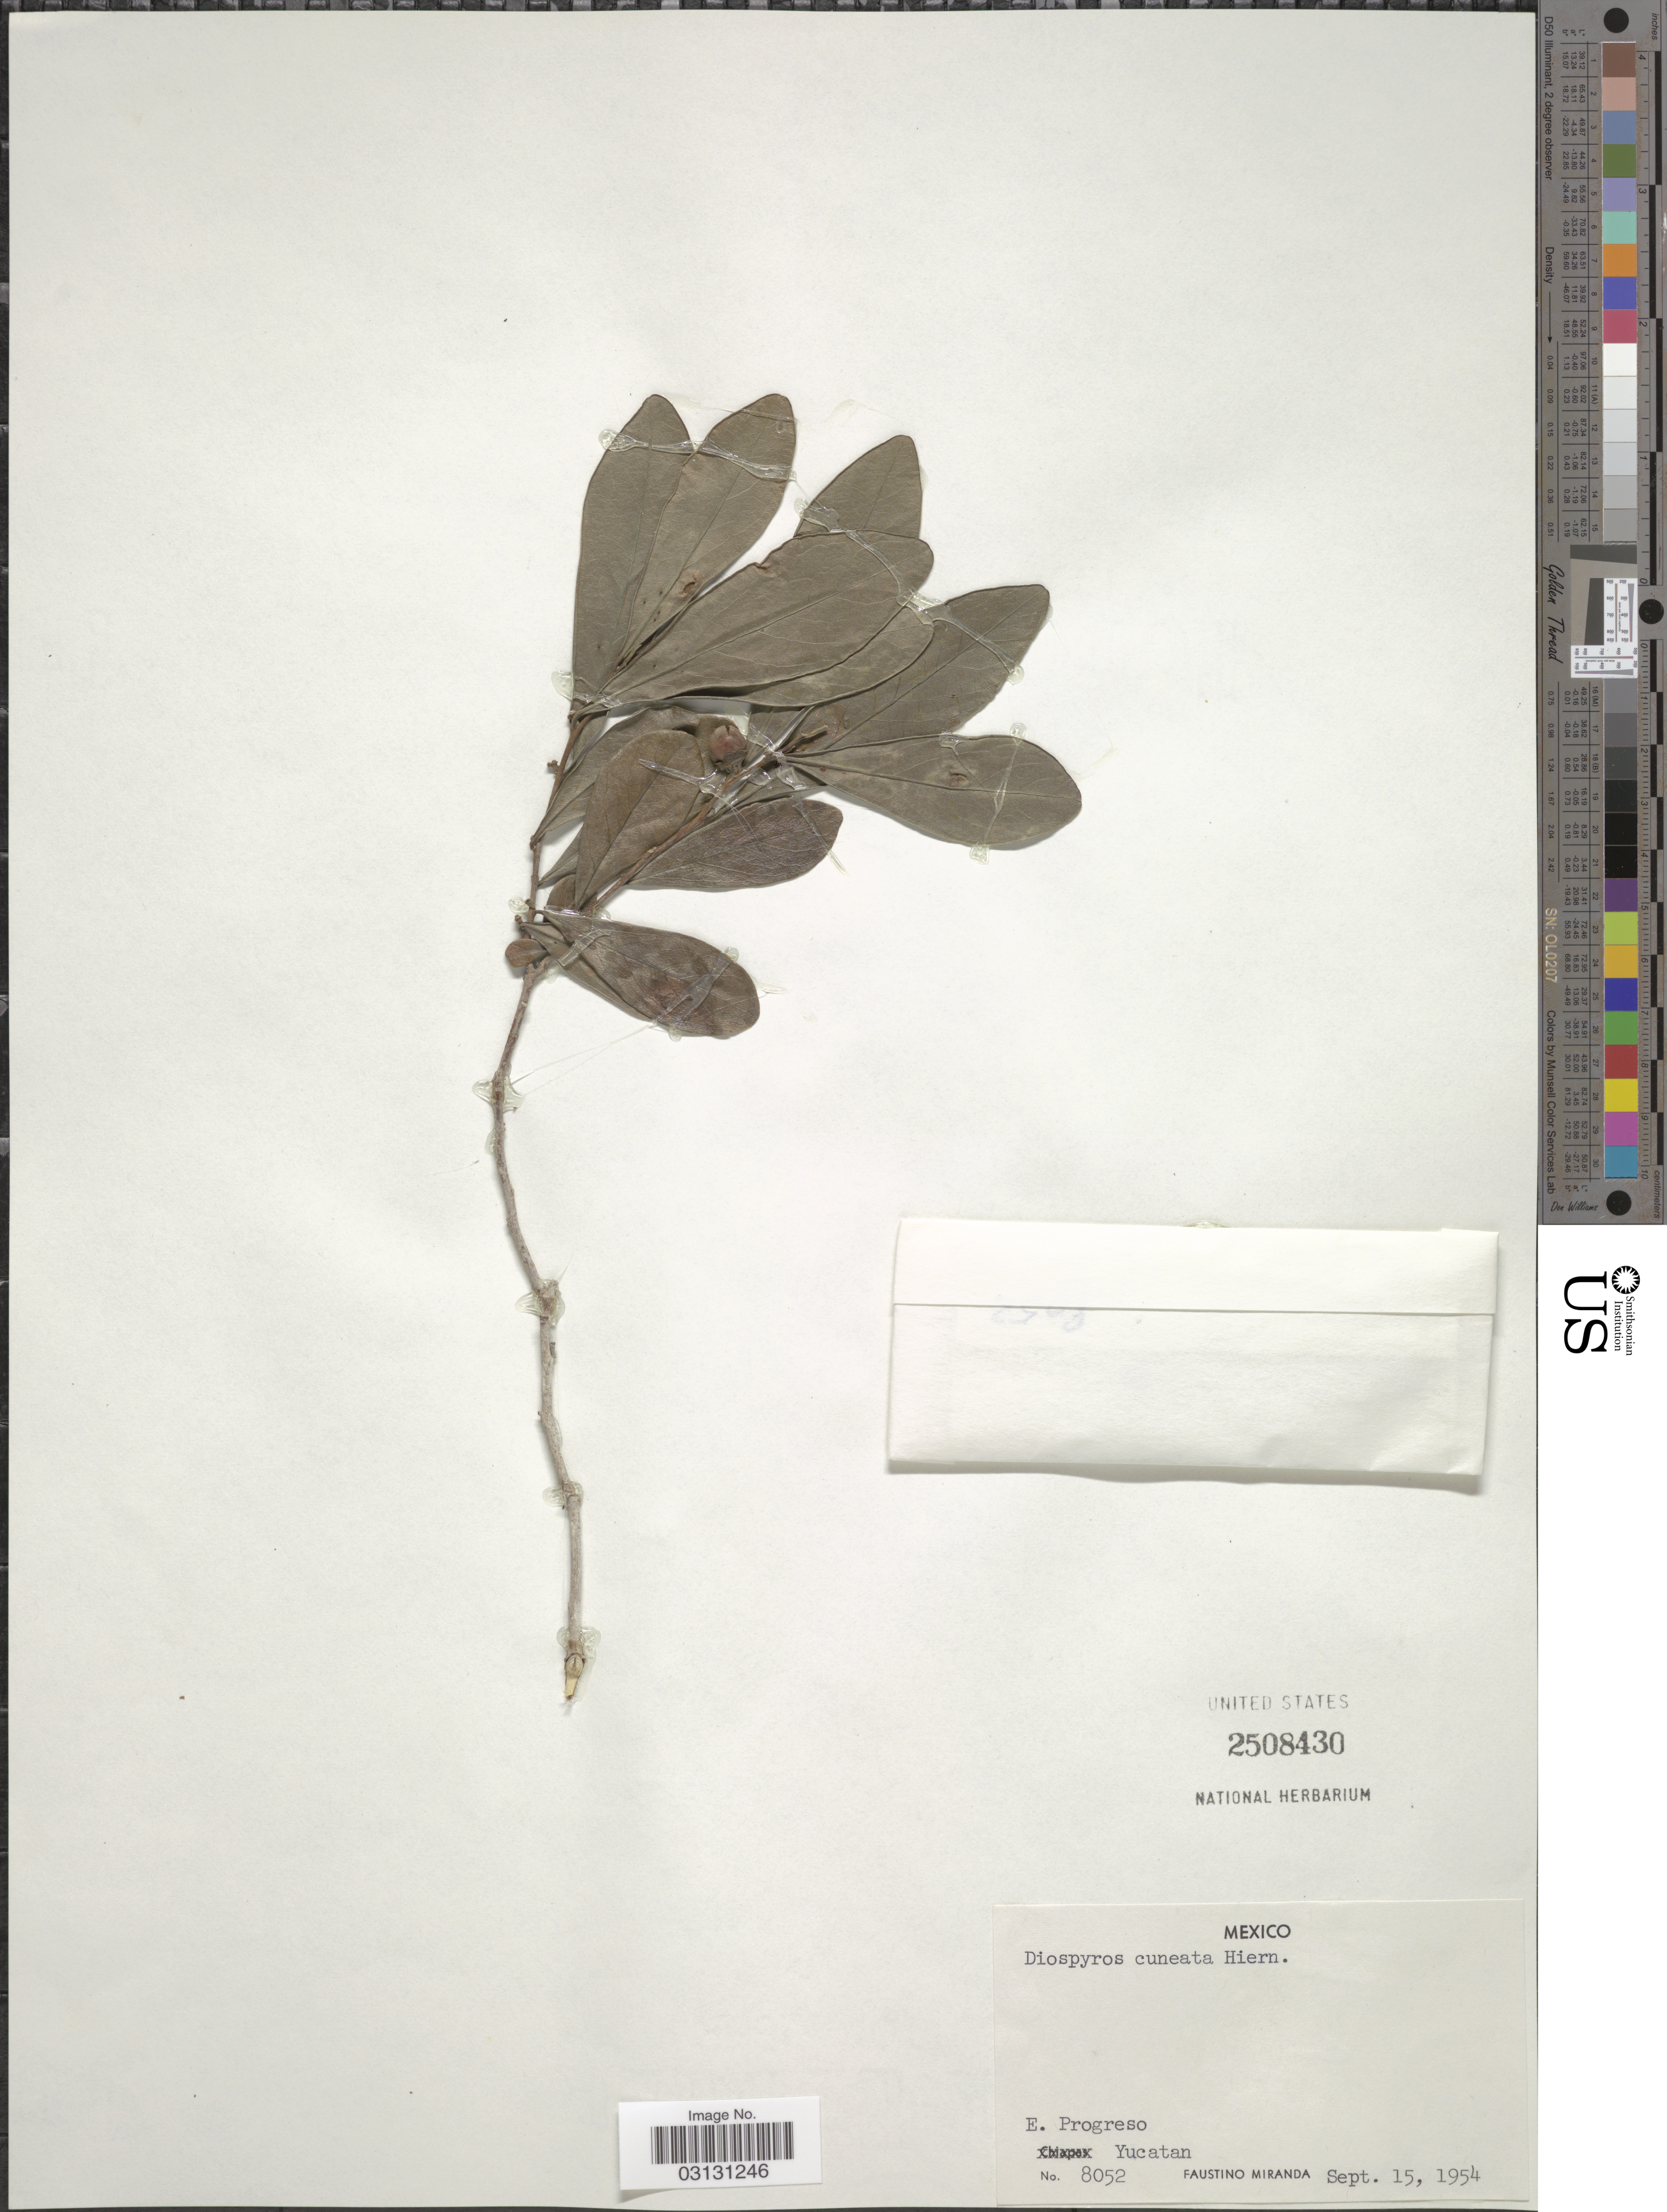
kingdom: Plantae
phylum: Tracheophyta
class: Magnoliopsida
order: Ericales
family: Ebenaceae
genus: Diospyros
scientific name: Diospyros cuneata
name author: Standl.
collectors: F. Miranda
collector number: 8052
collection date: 1954-09-15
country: Mexico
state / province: Yucatán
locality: E. Progreso.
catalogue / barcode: US 2508430